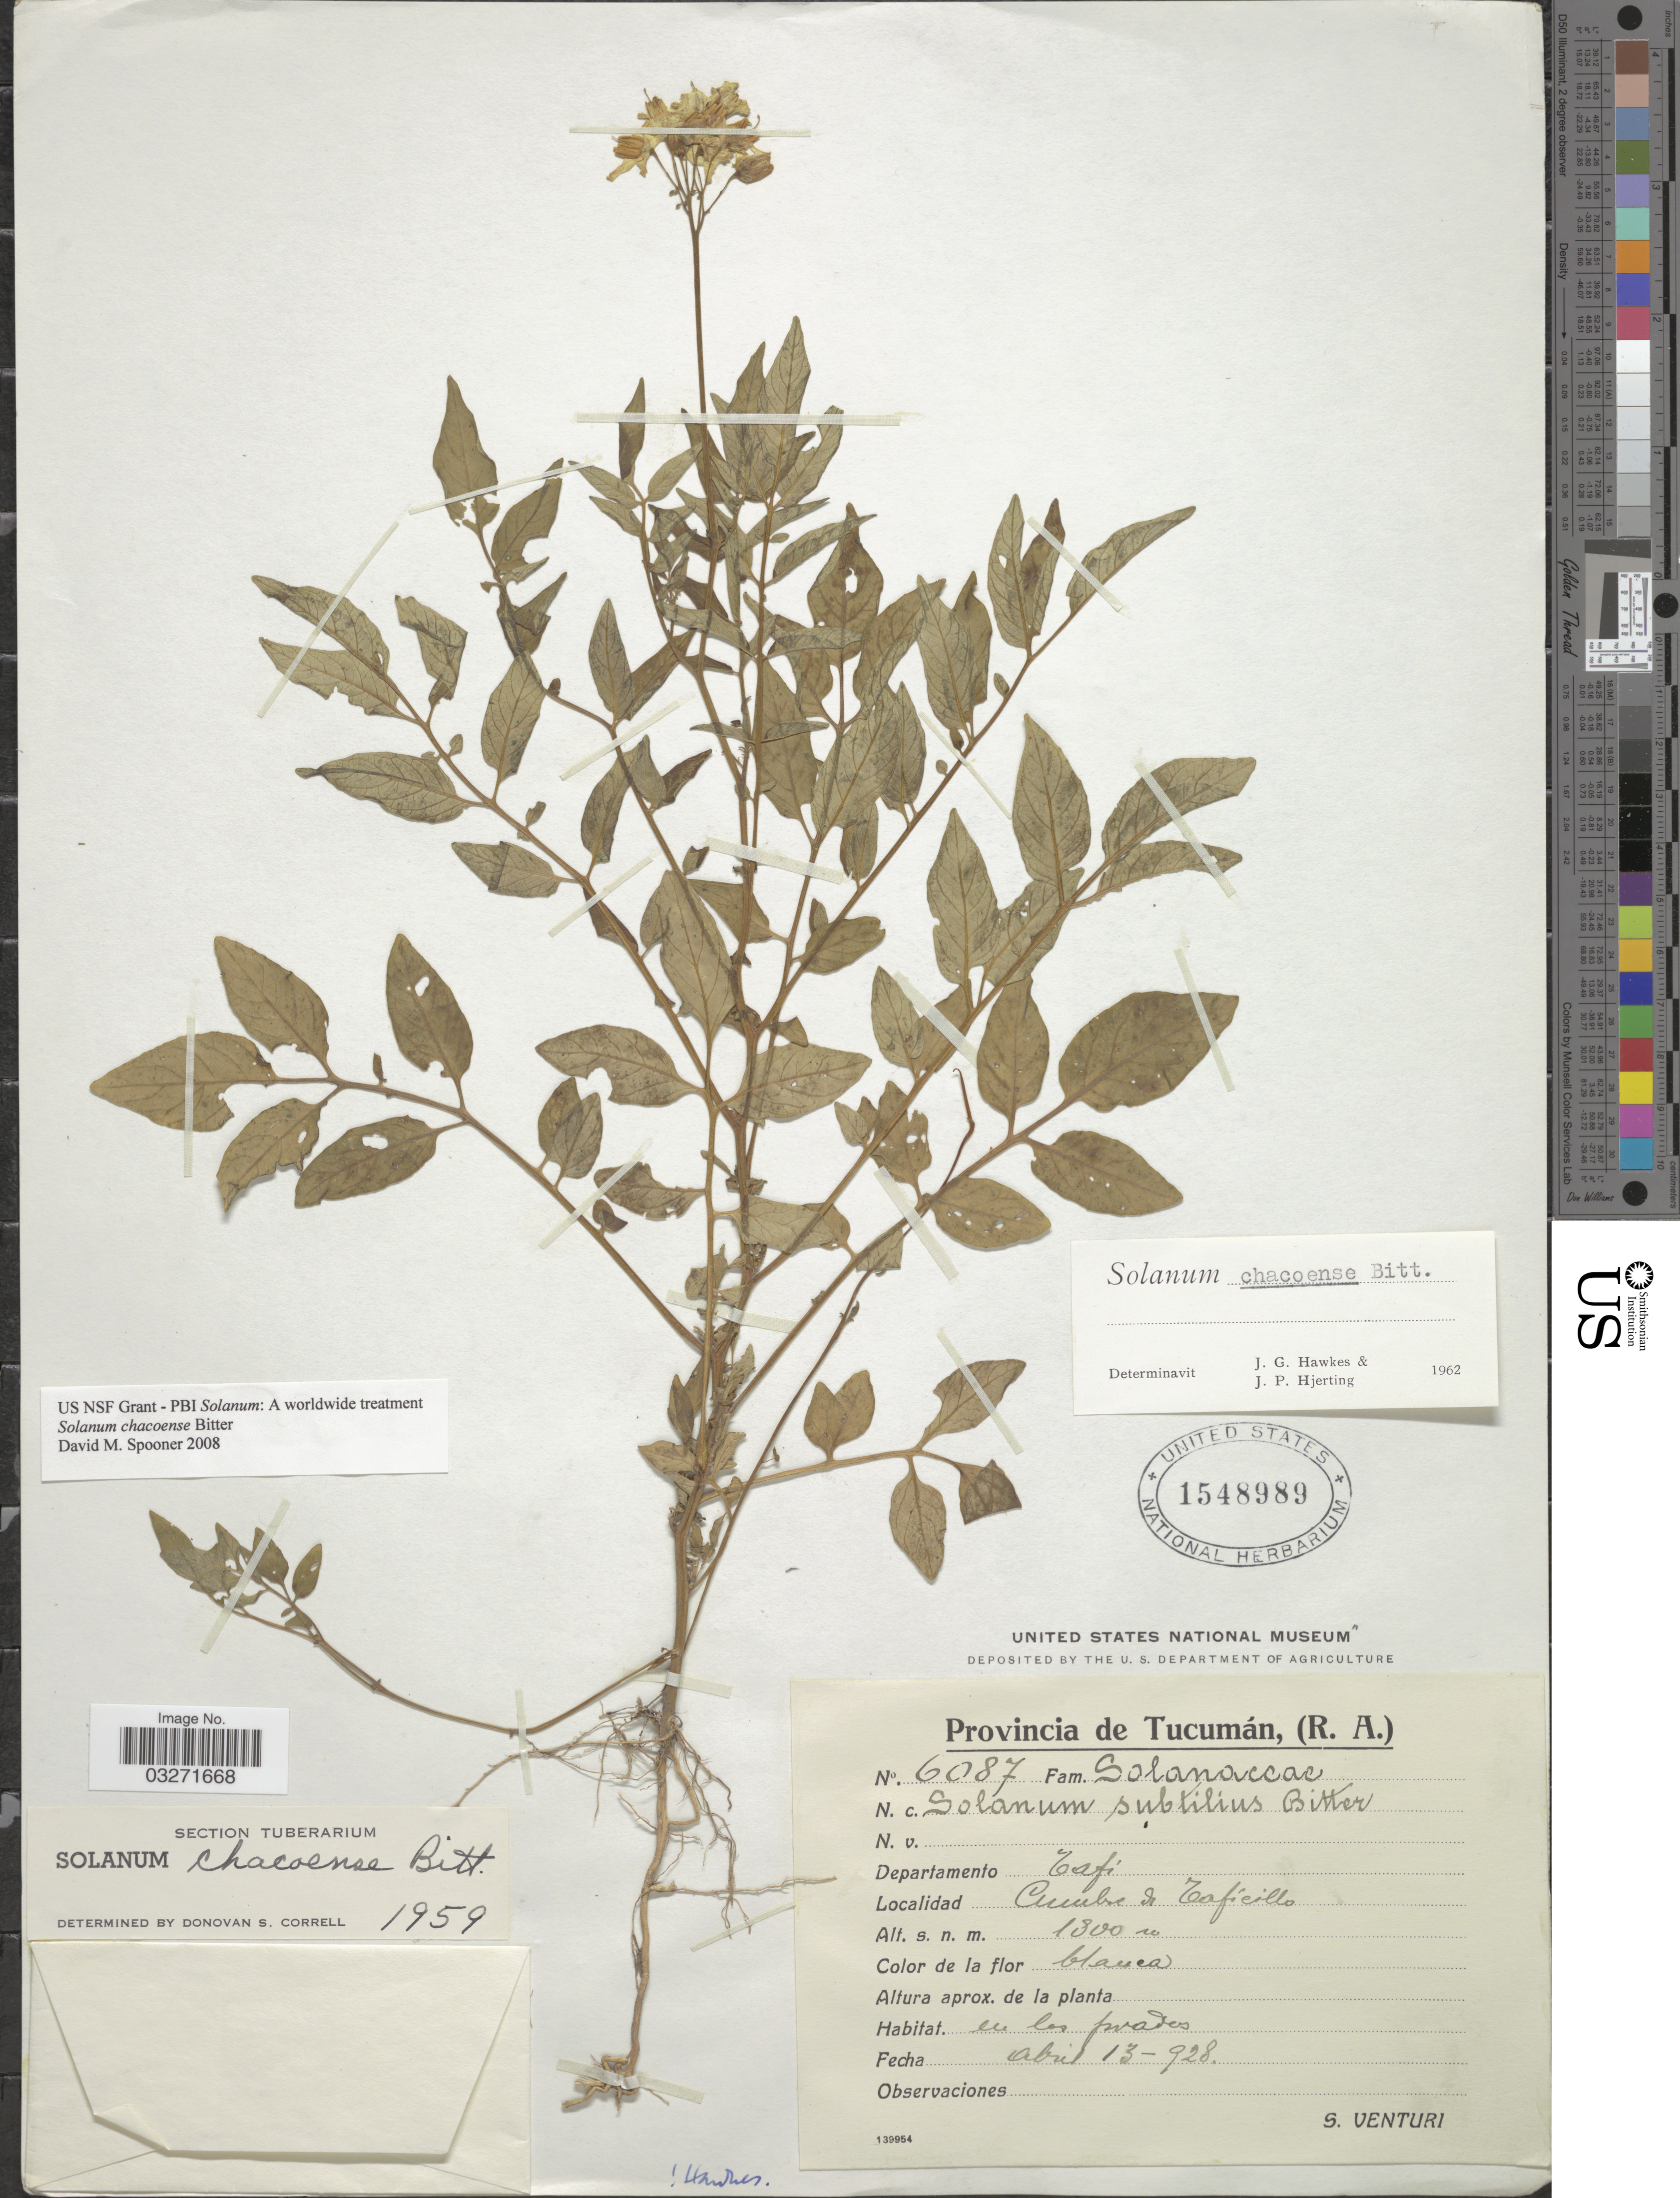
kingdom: Plantae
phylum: Tracheophyta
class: Magnoliopsida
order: Solanales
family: Solanaceae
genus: Solanum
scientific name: Solanum chacoense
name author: Bitt.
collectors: S. Venturi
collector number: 6087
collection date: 1928-04-13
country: Argentina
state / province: Tucuman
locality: R. A. Departamento Tafi. Cumbre de Taficillo.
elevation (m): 1800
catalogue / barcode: US 1548989